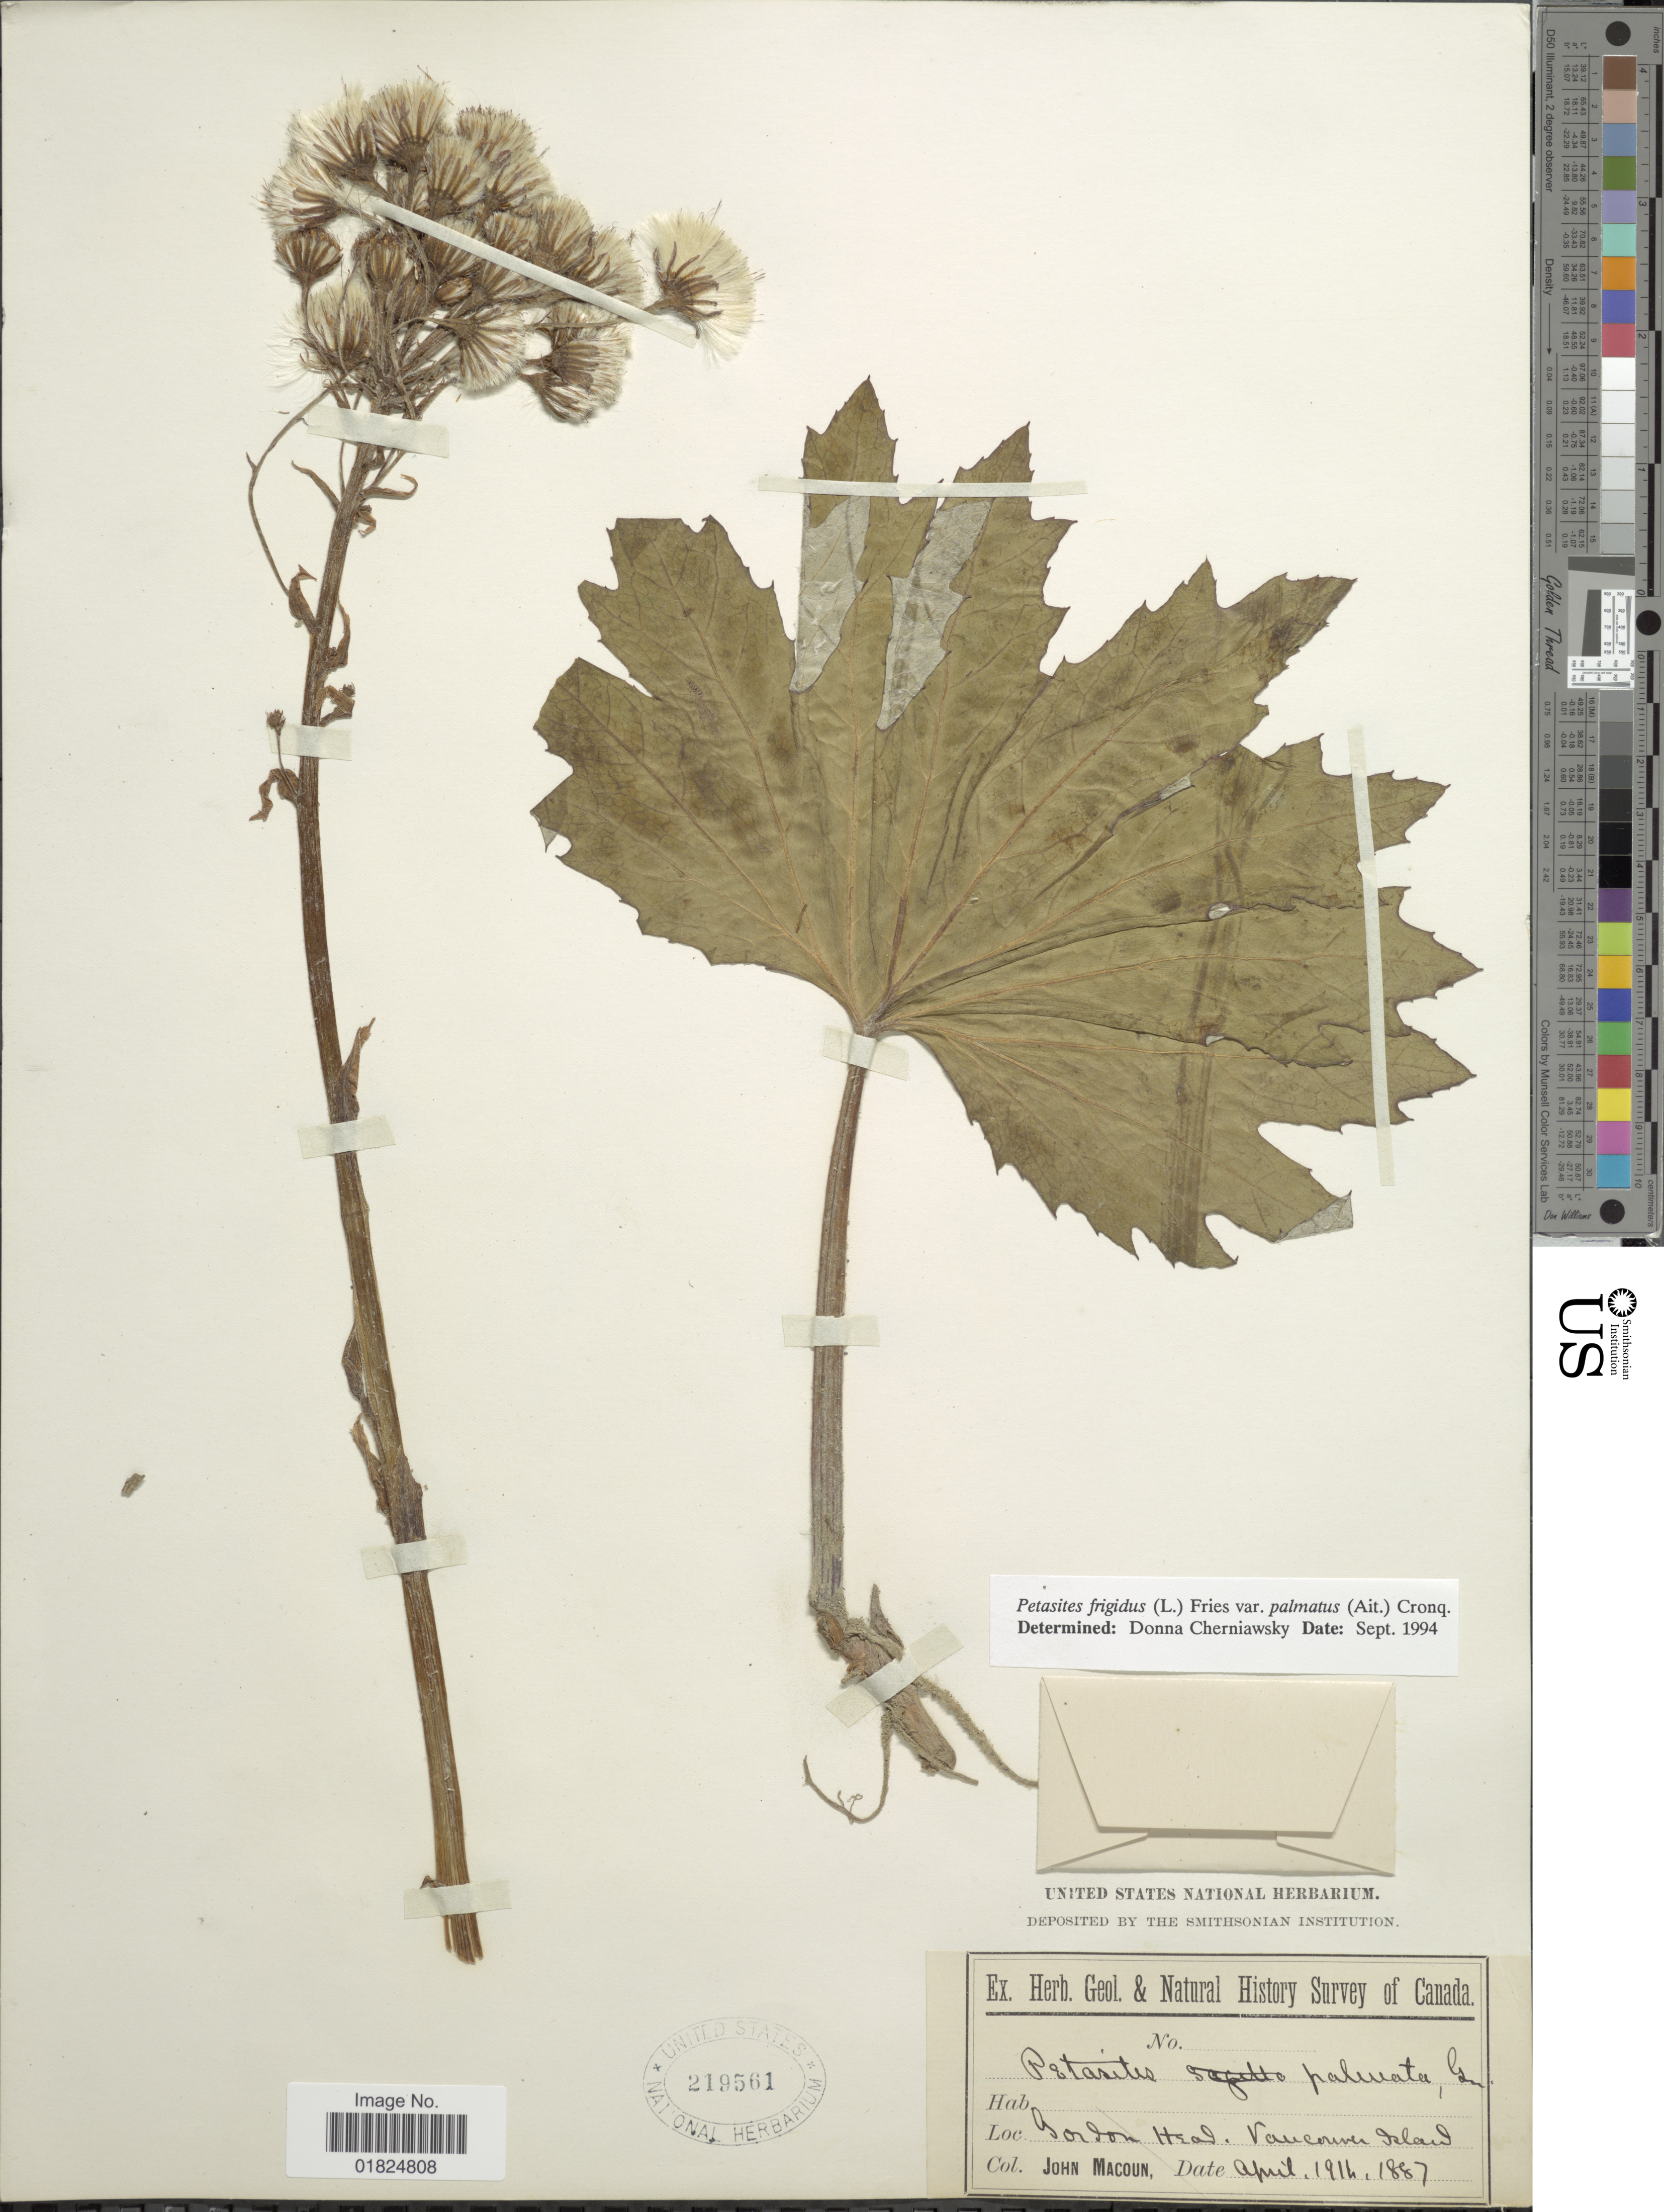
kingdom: Plantae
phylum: Tracheophyta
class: Magnoliopsida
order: Asterales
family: Asteraceae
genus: Petasites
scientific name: Petasites frigidus var. palmatus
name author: (Aiton) Cody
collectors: J. Macoun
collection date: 1887-04-19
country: Canada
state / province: British Columbia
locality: Gordon head. Vancouver Island.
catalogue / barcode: US 219561